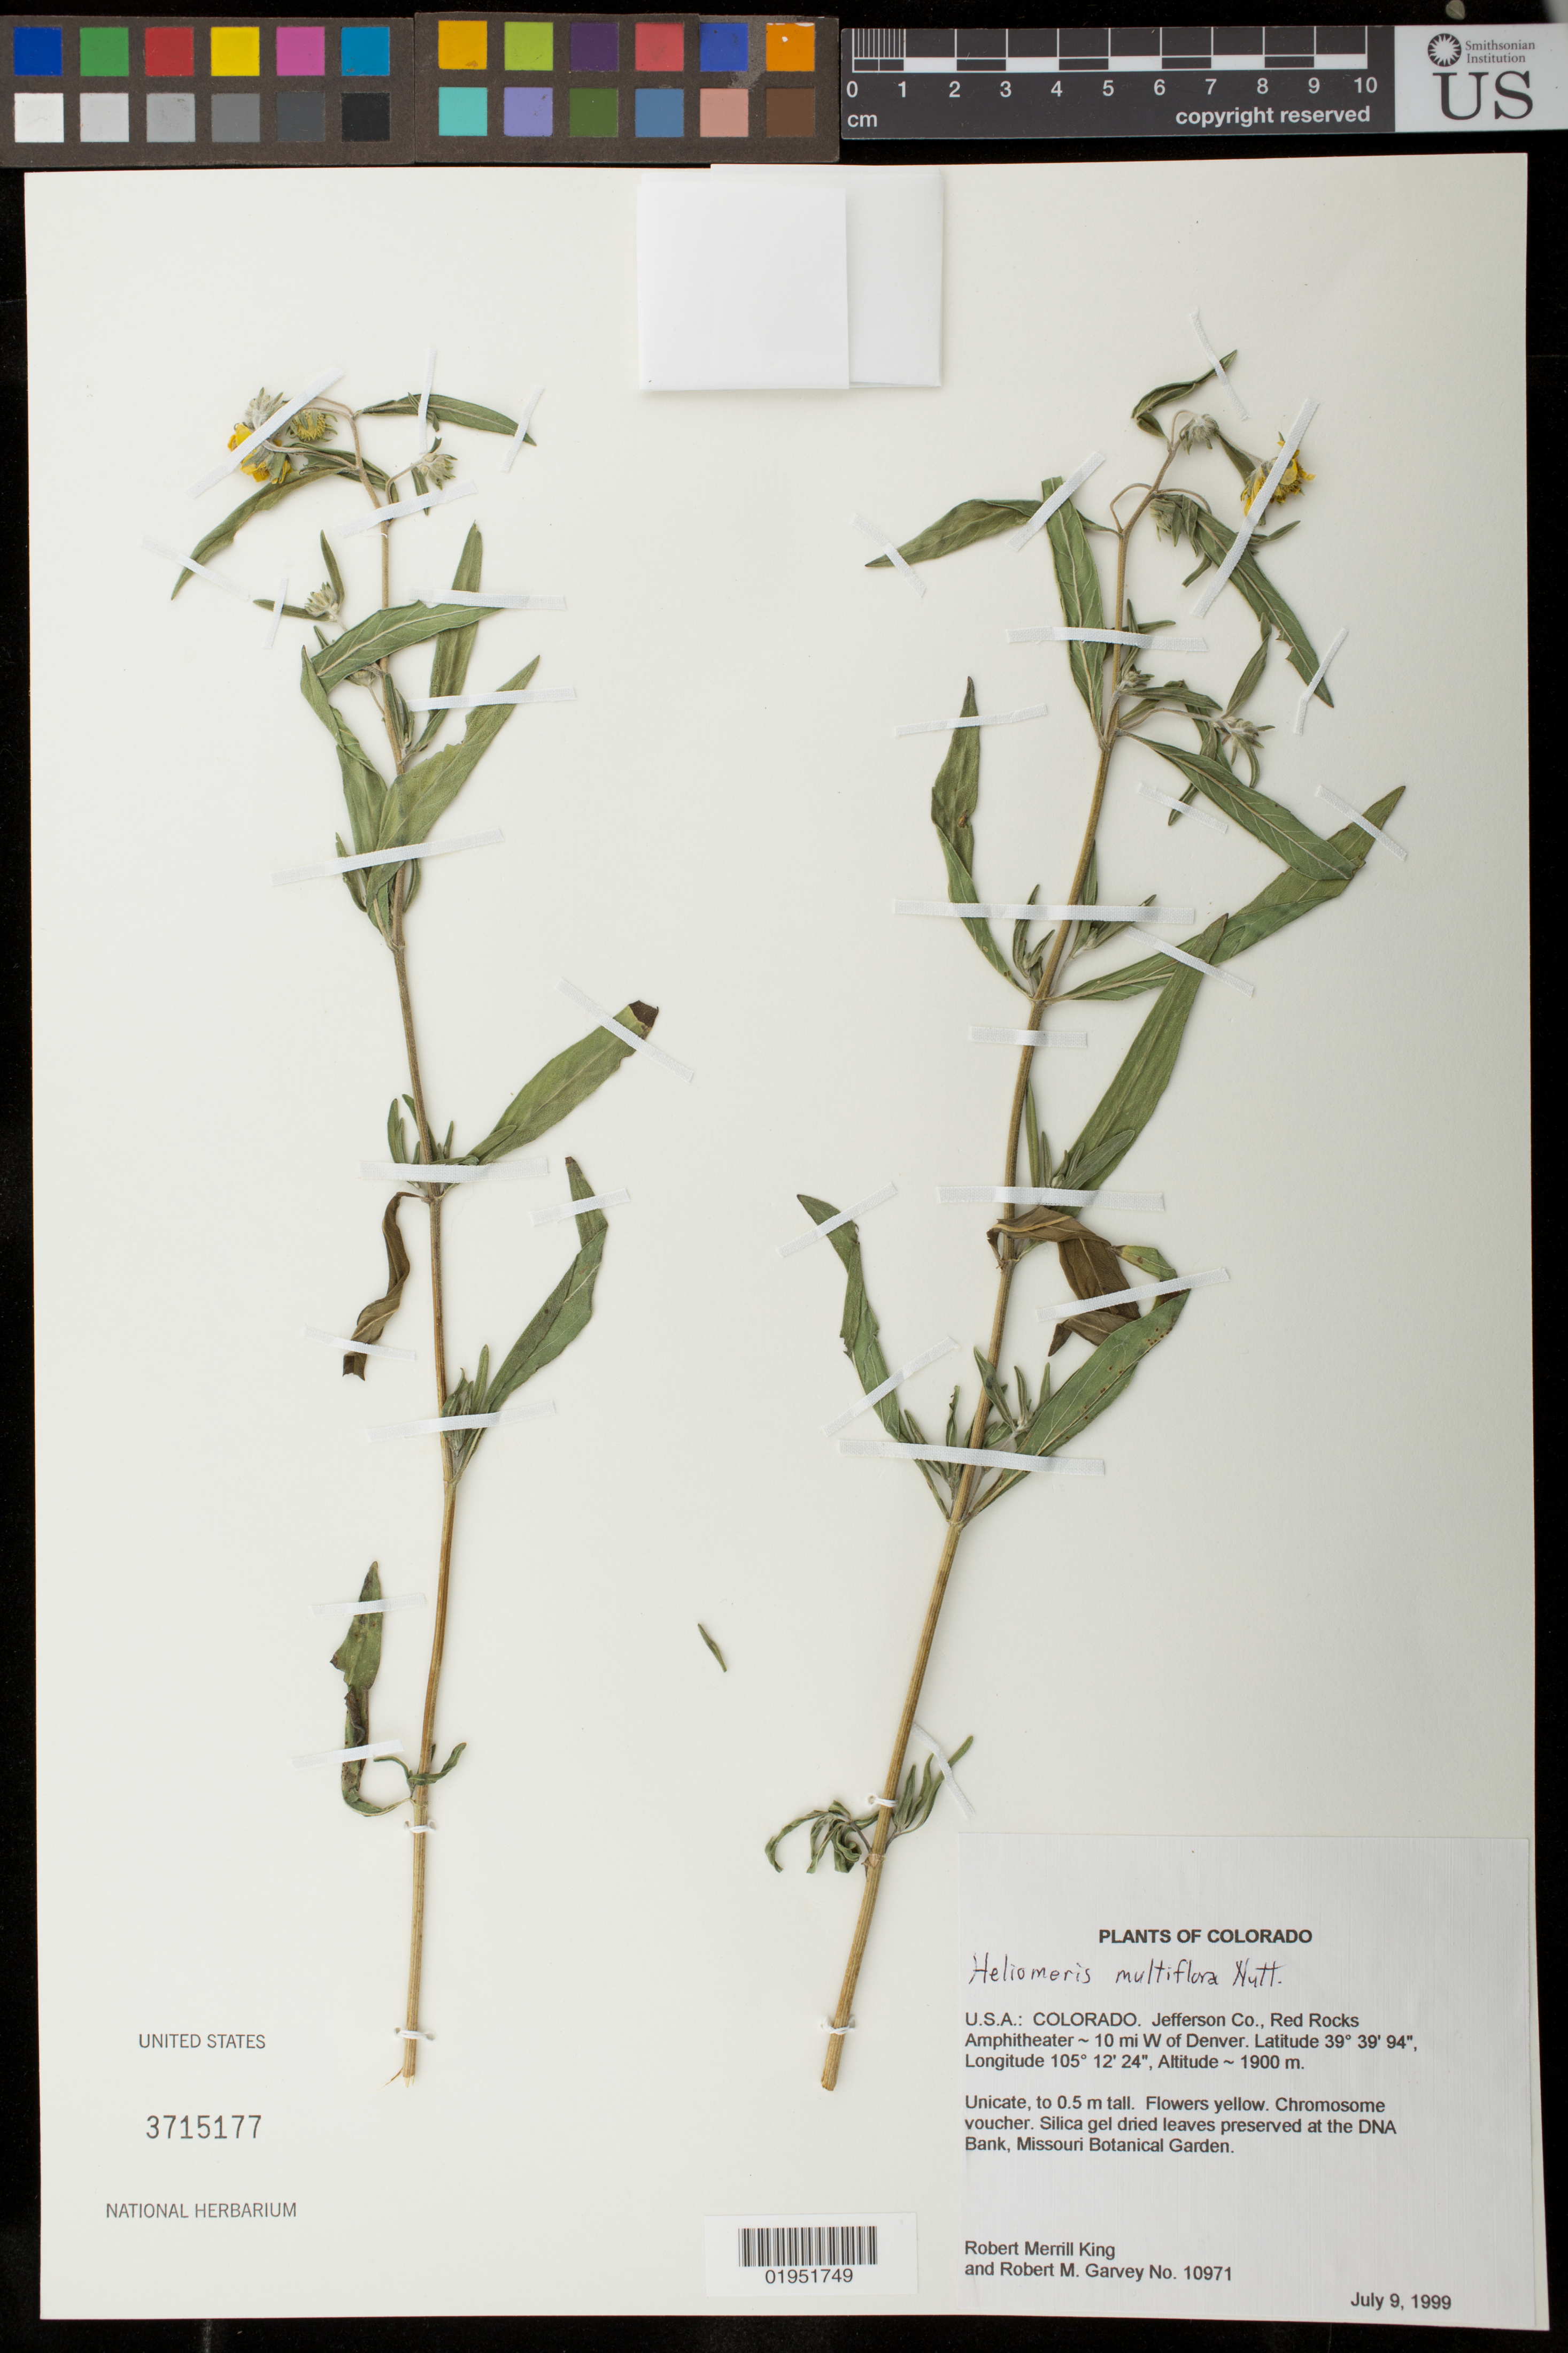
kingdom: Plantae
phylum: Tracheophyta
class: Magnoliopsida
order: Asterales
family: Asteraceae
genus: Heliomeris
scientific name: Heliomeris multiflora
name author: Nutt.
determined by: Robinson, Harold E., (US)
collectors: R. M. King & R. Garvey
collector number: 10971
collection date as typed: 9 Jul 1999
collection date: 1999-07-09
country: United States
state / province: Colorado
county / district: Jefferson Co.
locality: Red Rocks Amphitheater, ca. 10 mi W of Denver.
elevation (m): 1900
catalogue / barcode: US 3715177